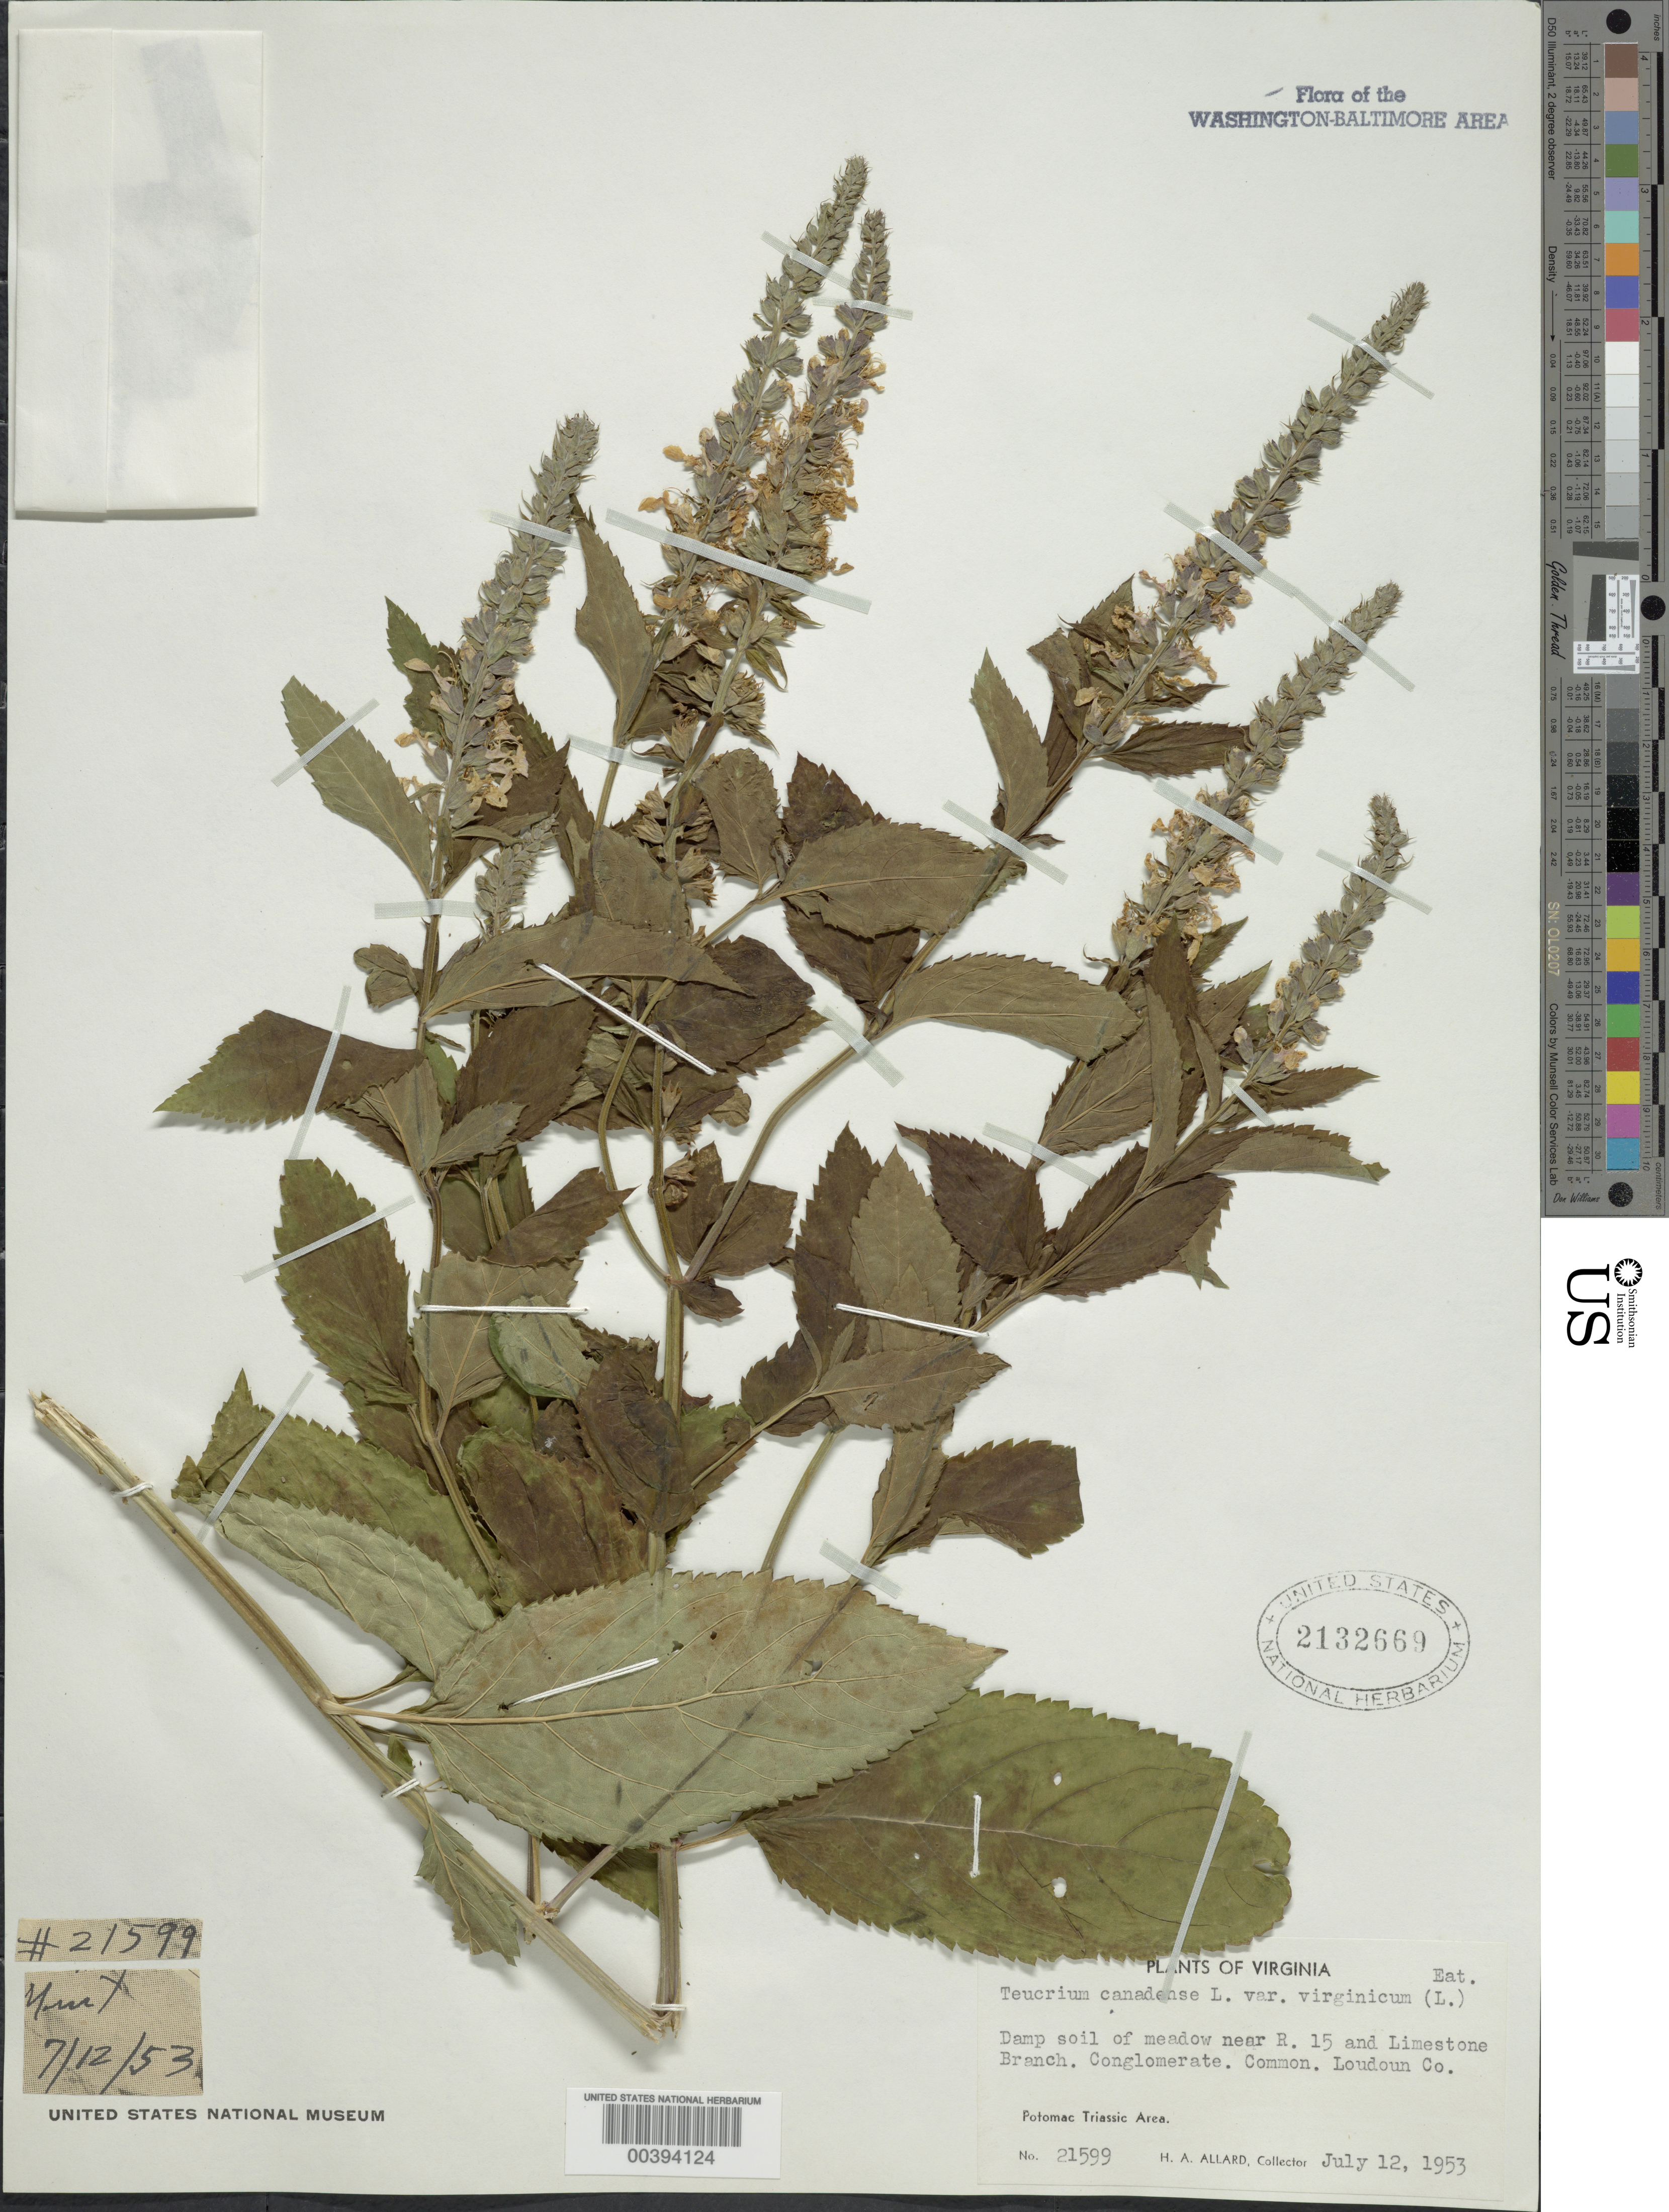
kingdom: Plantae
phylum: Tracheophyta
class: Magnoliopsida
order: Lamiales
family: Lamiaceae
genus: Teucrium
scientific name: Teucrium canadense var. virginicum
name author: L.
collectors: H. A. Allard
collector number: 21599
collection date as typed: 12 Jul 1953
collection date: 1953-07-12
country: United States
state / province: Virginia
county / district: Loudoun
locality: Near Route 15 and Limestone Branch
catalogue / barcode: US 2132669